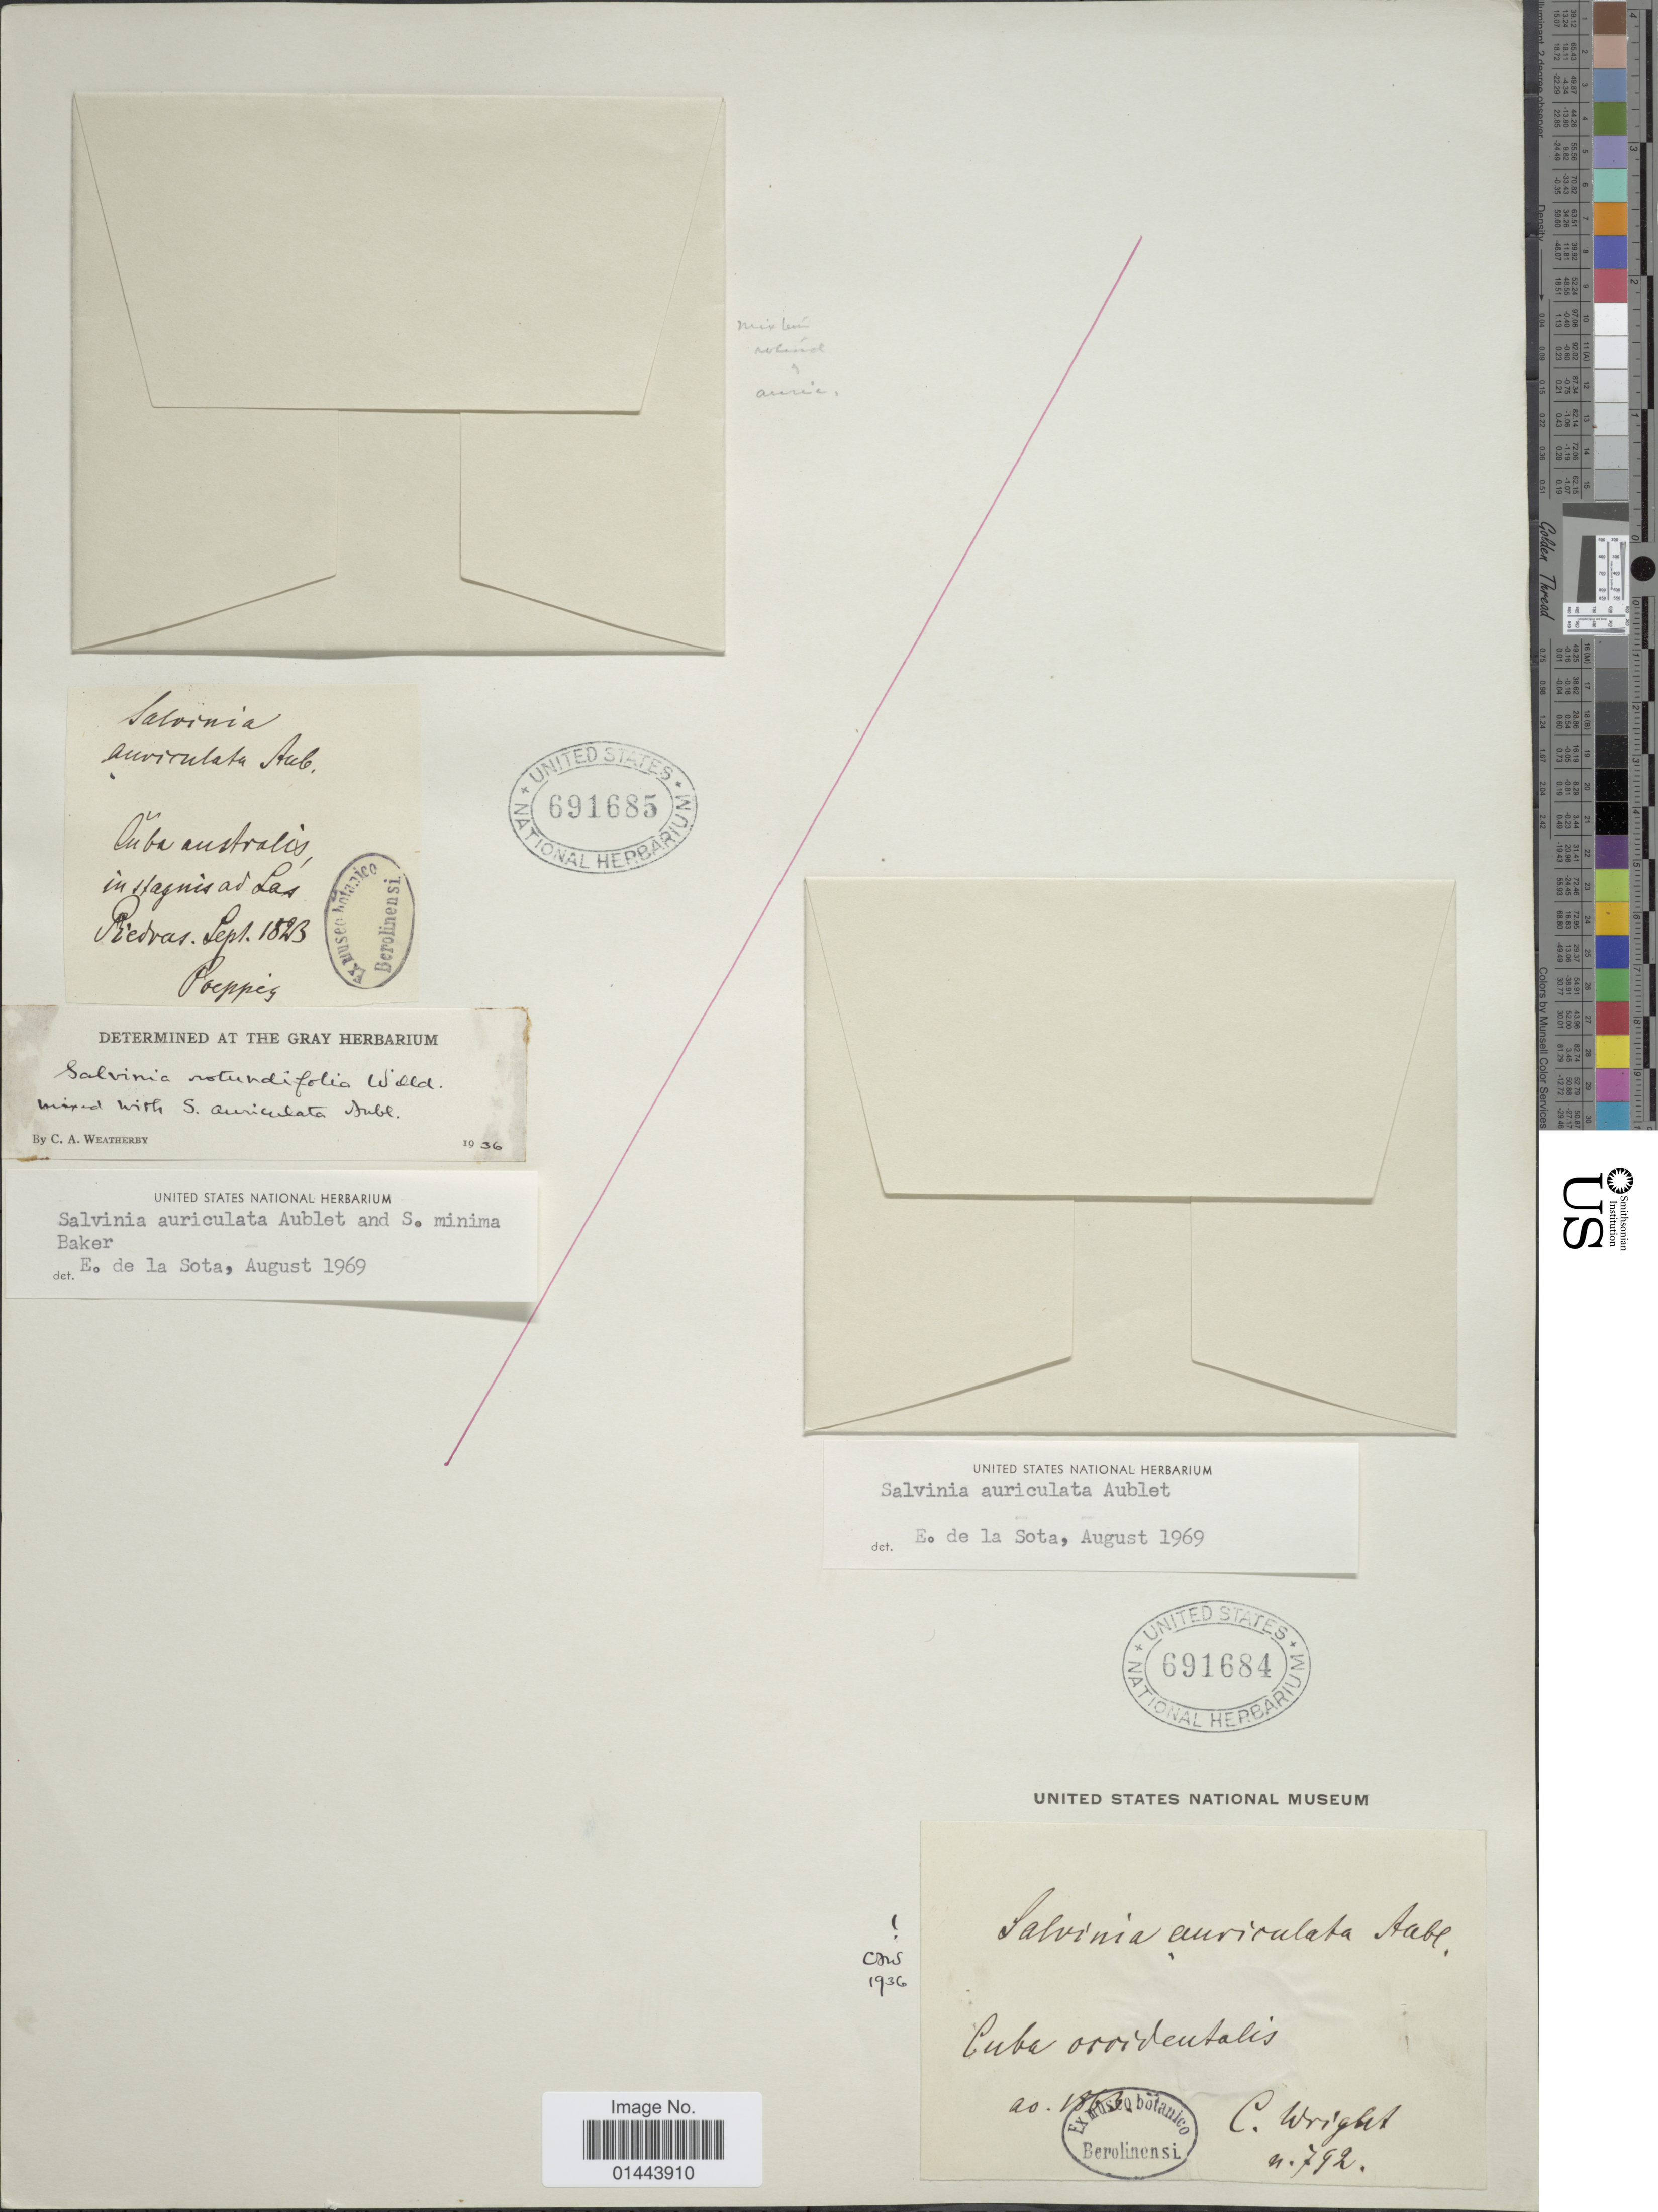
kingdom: Plantae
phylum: Tracheophyta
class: Polypodiopsida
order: Salviniales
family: Salviniaceae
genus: Salvinia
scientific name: Salvinia auriculata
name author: Aubl.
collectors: Poeppig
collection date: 1823-09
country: Cuba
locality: Cuba australis, in Hanis ad Las Piedras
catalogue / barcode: US 691685-2